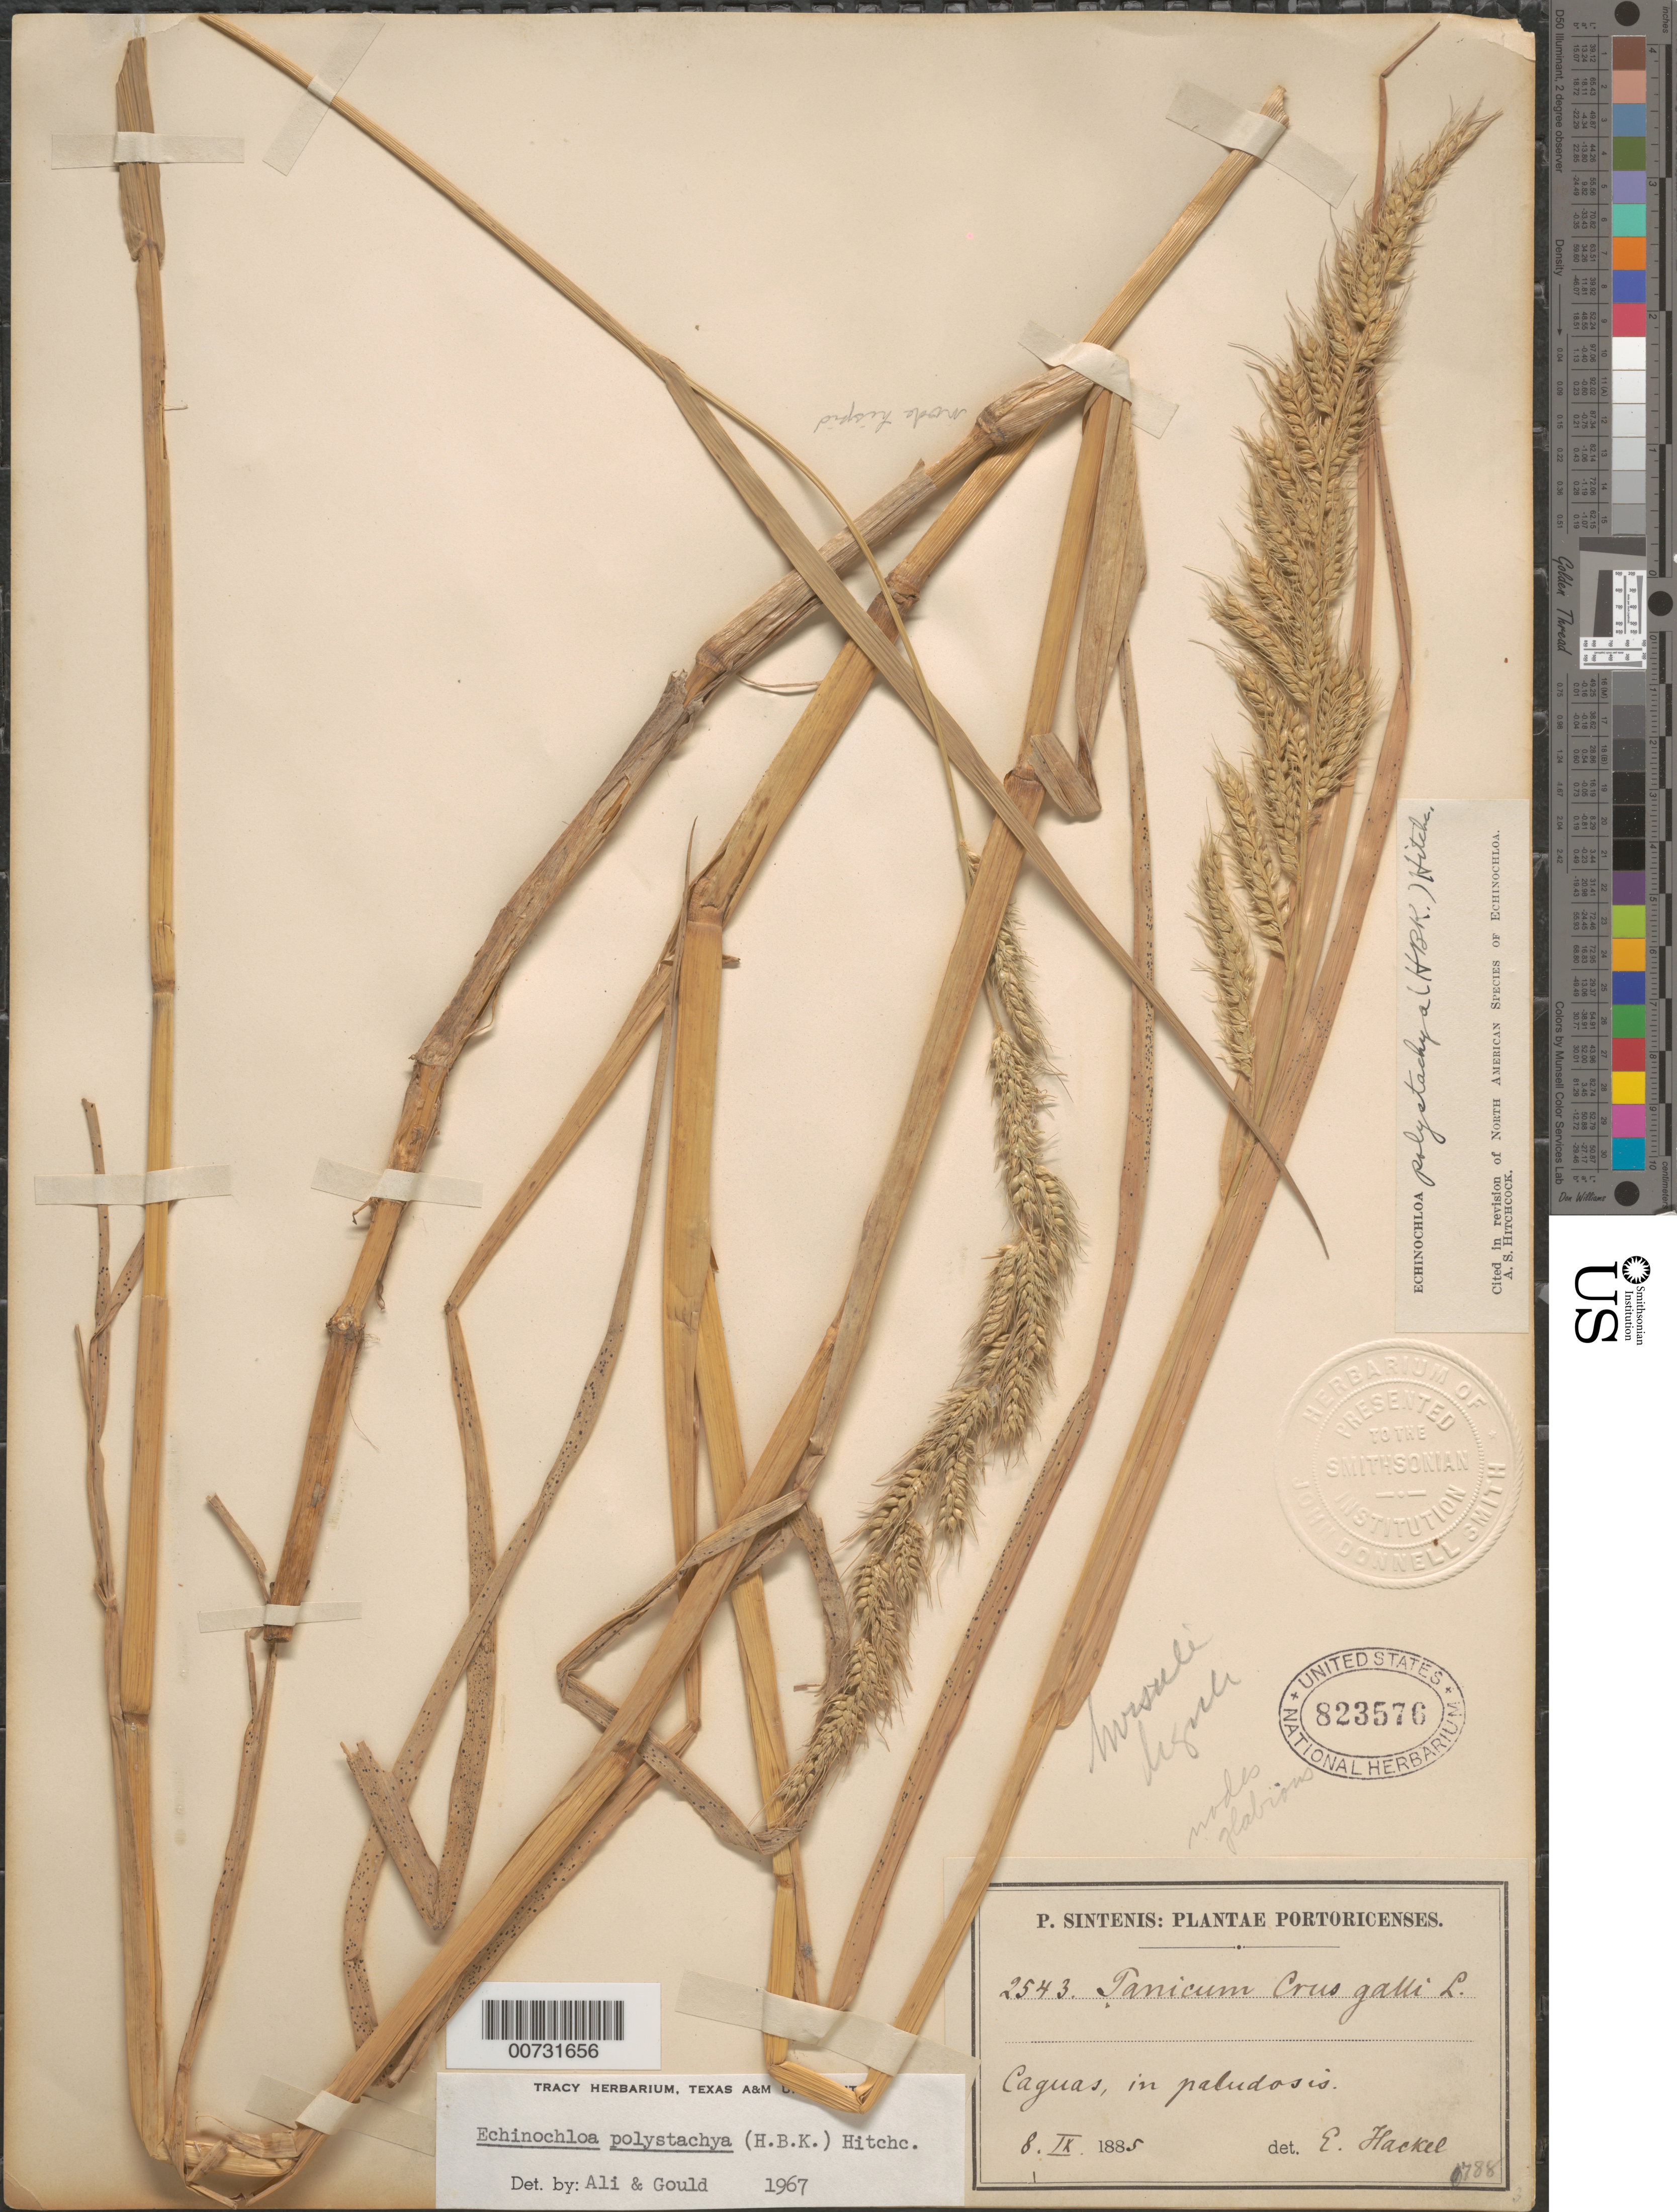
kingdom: Plantae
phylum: Tracheophyta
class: Liliopsida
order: Poales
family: Poaceae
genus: Echinochloa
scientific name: Echinochloa polystachya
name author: (Kunth) Hitchc.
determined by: Ali, M. A.; Gould, F. W.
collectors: P. Sintenis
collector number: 2543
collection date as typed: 08 Sep 1885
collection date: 1885-09-08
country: Puerto Rico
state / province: Caguas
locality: Caguas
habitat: In paludosis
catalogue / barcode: US 823576